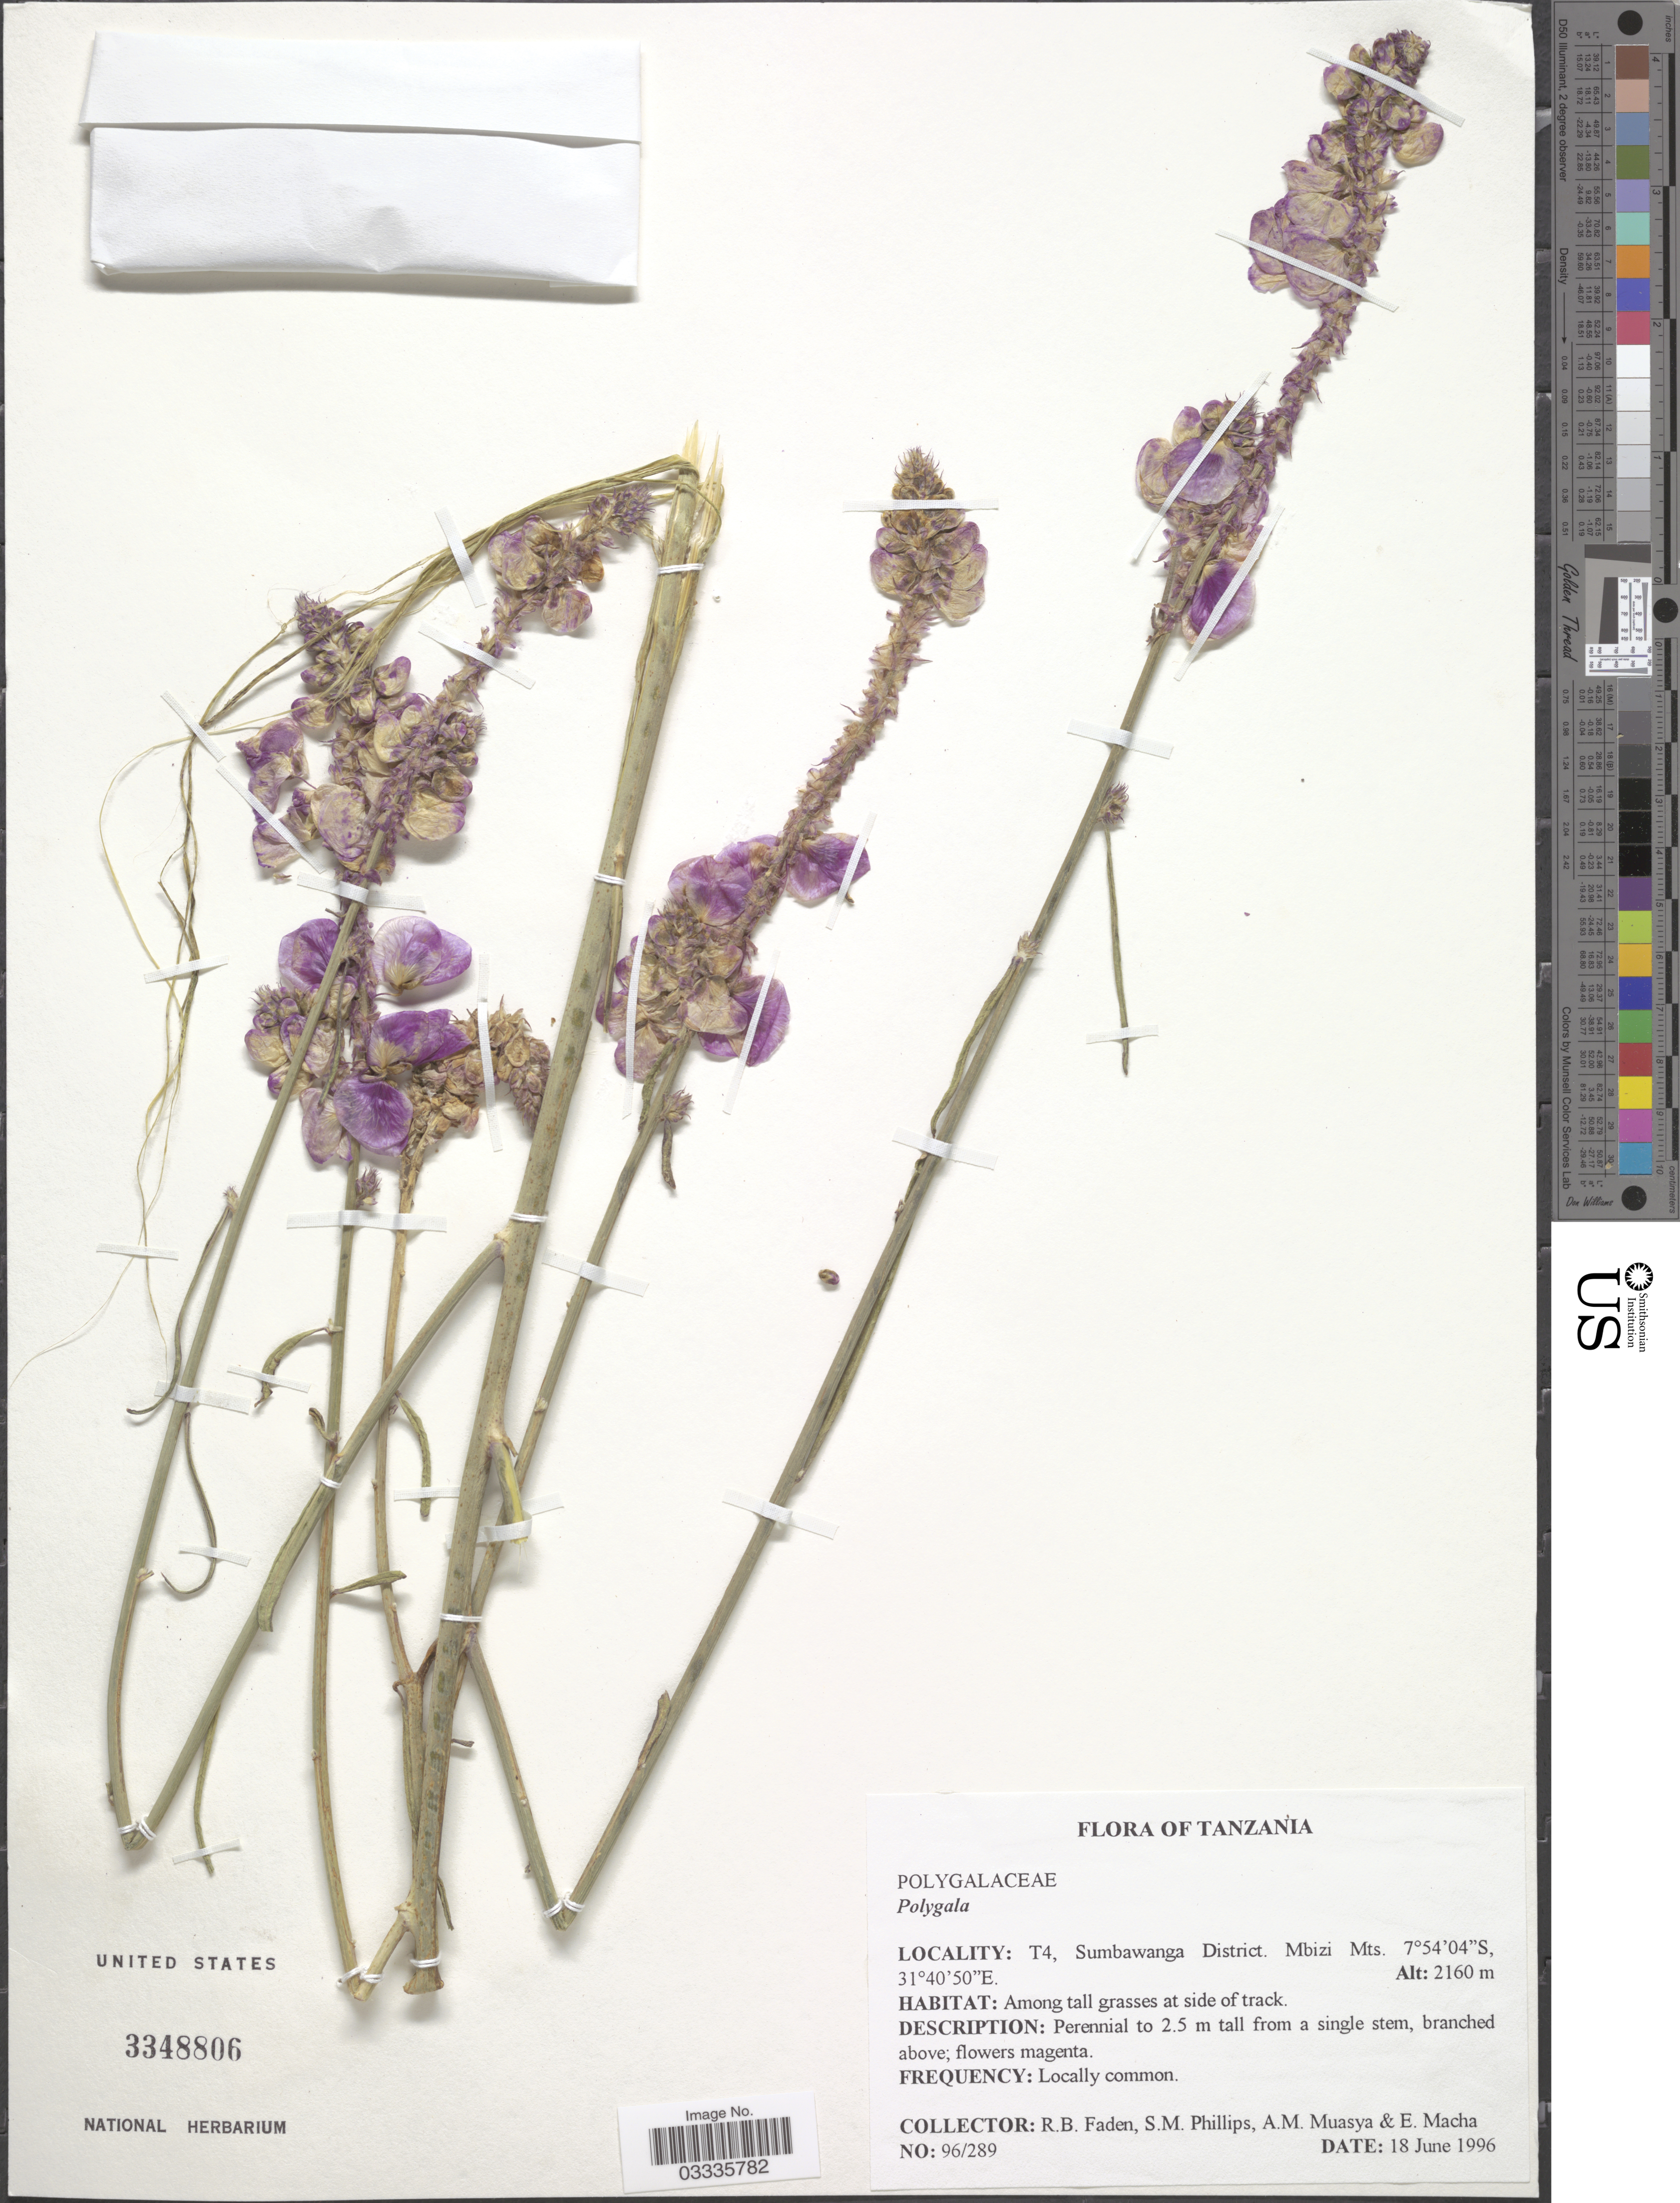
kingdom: Plantae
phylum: Tracheophyta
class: Magnoliopsida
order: Fabales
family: Polygalaceae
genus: Polygala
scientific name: Polygala sp.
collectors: R. B. Faden, S. M. Phillips, A. Muasya & E. Macha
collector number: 96/289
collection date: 1996-06-18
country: Tanzania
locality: T4, Sumbawanga District. Mbizi Mts.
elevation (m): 2160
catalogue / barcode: US 3348806